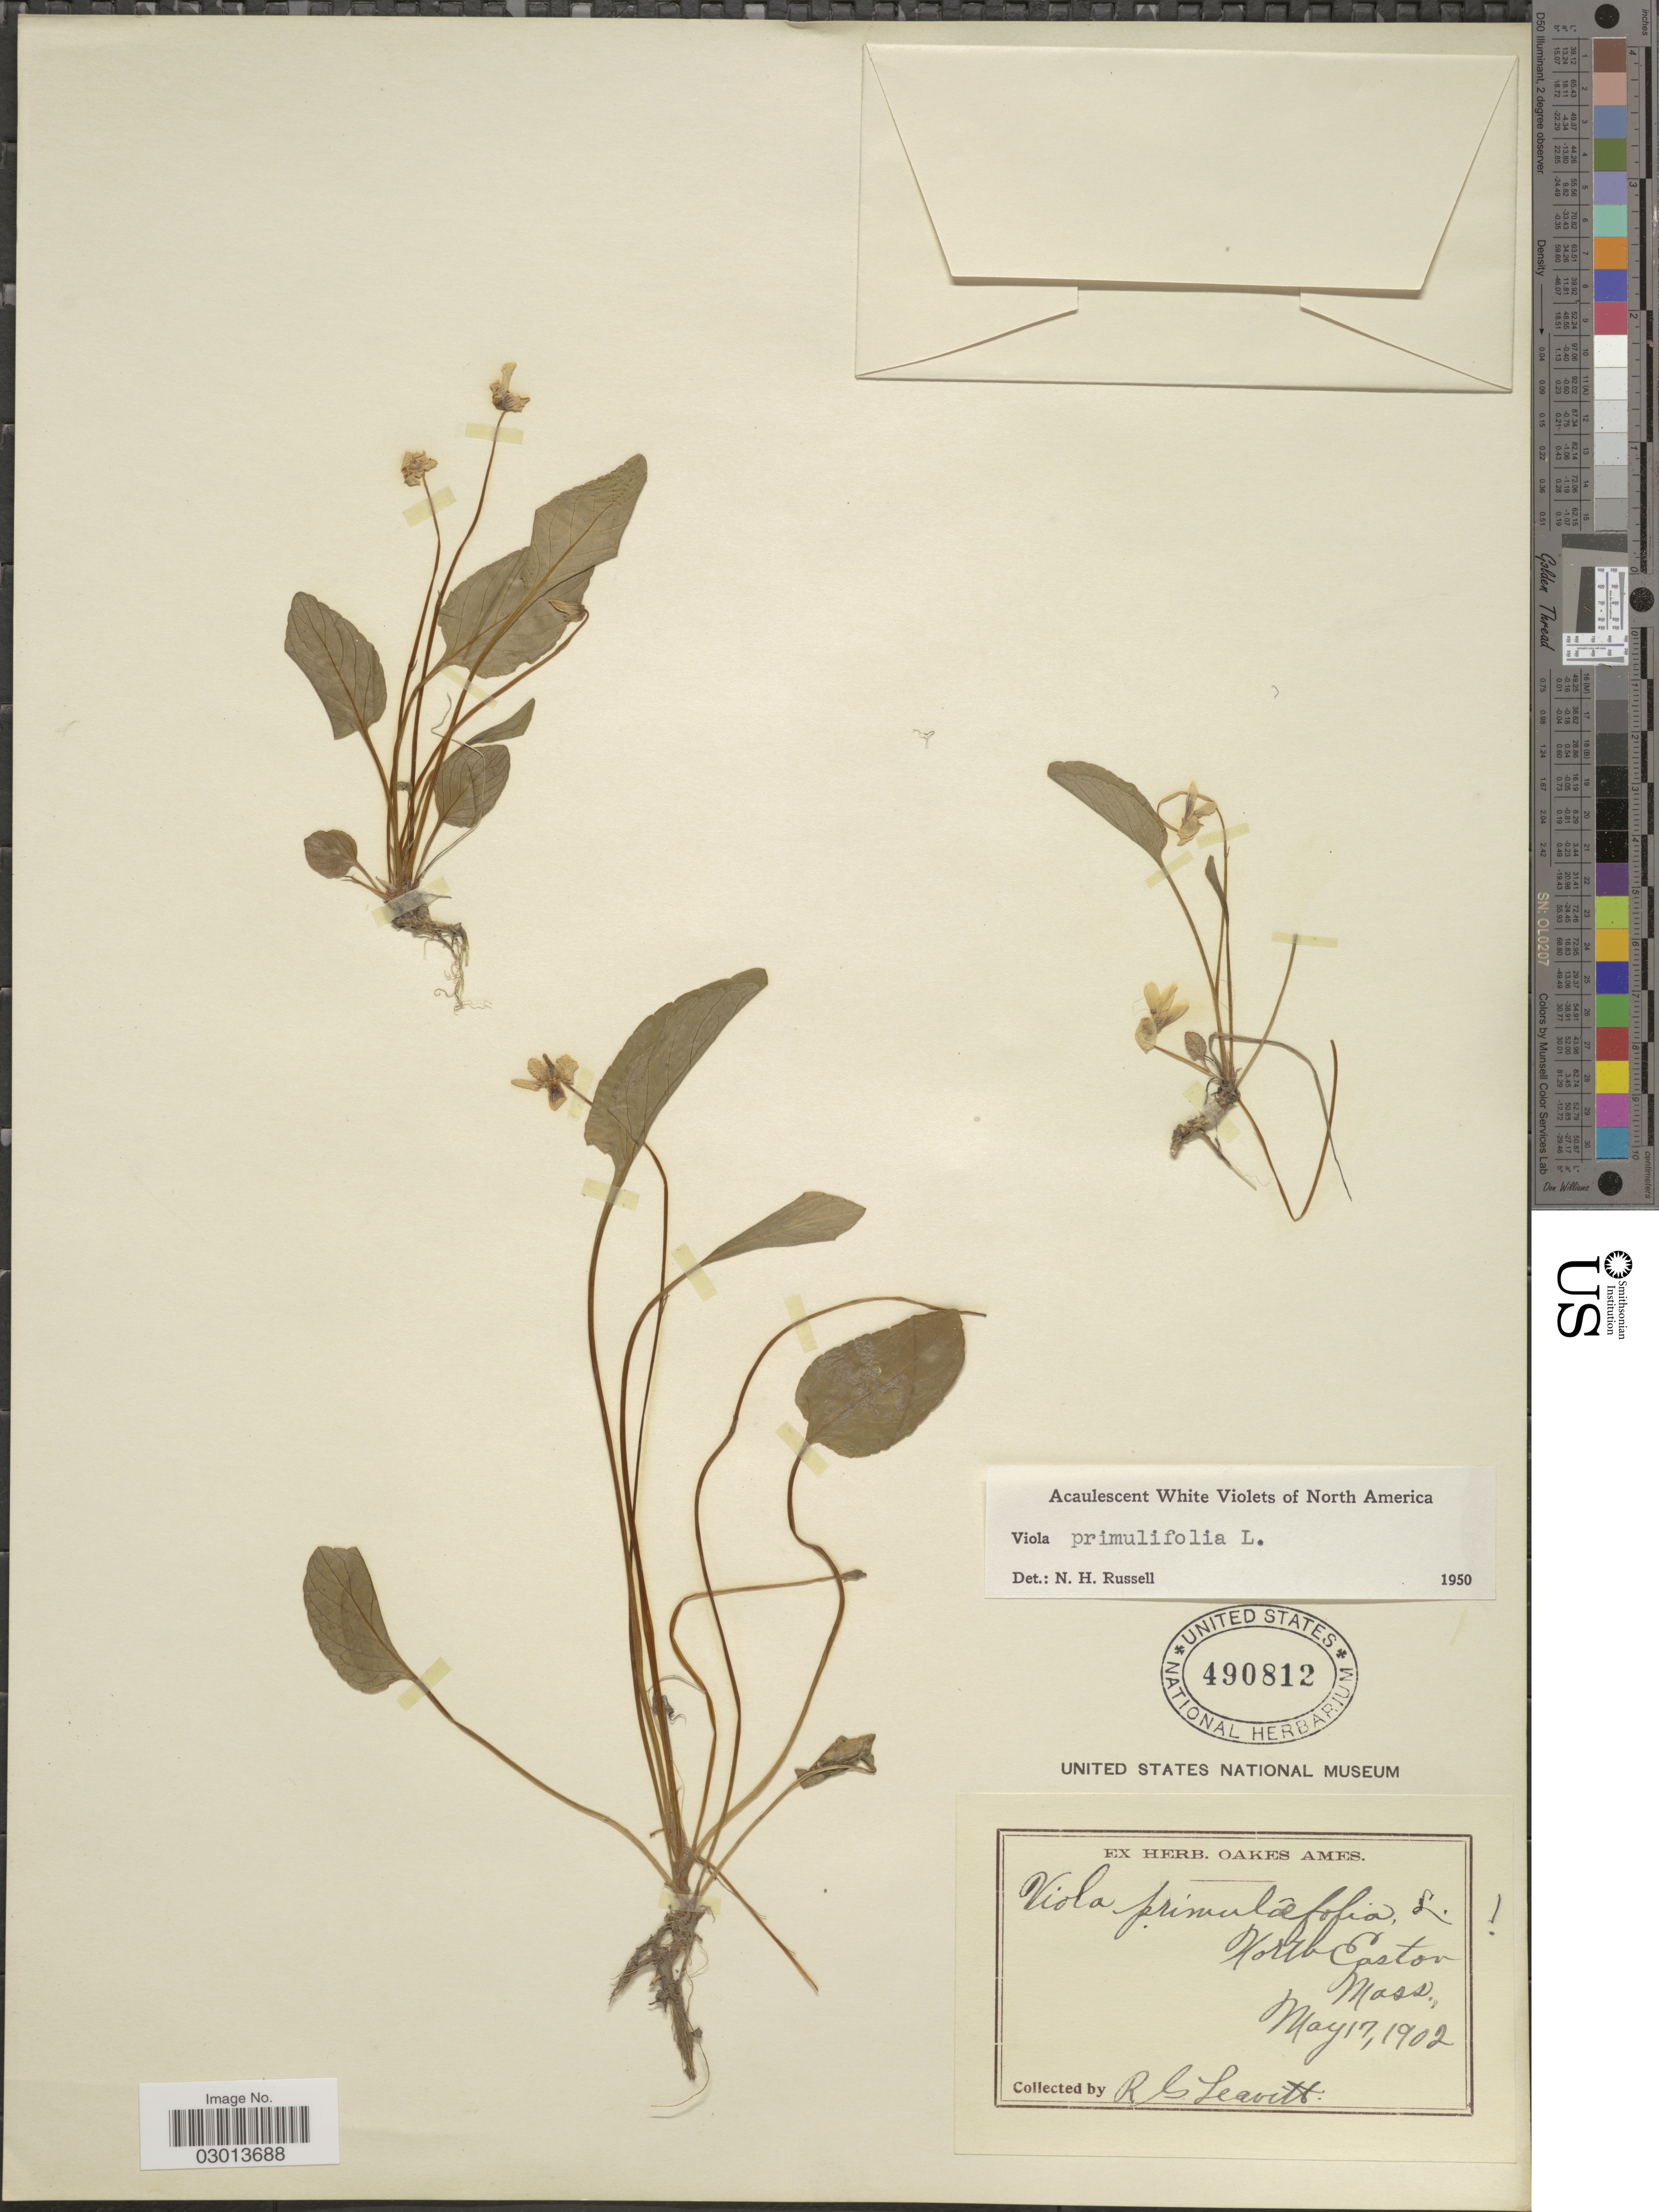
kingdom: Plantae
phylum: Tracheophyta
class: Magnoliopsida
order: Malpighiales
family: Violaceae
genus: Viola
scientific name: Viola primulifolia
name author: L.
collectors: R. G. Leavitt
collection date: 1902-05-17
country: United States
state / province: Massachusetts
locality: North Easton Mass.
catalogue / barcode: US 490812